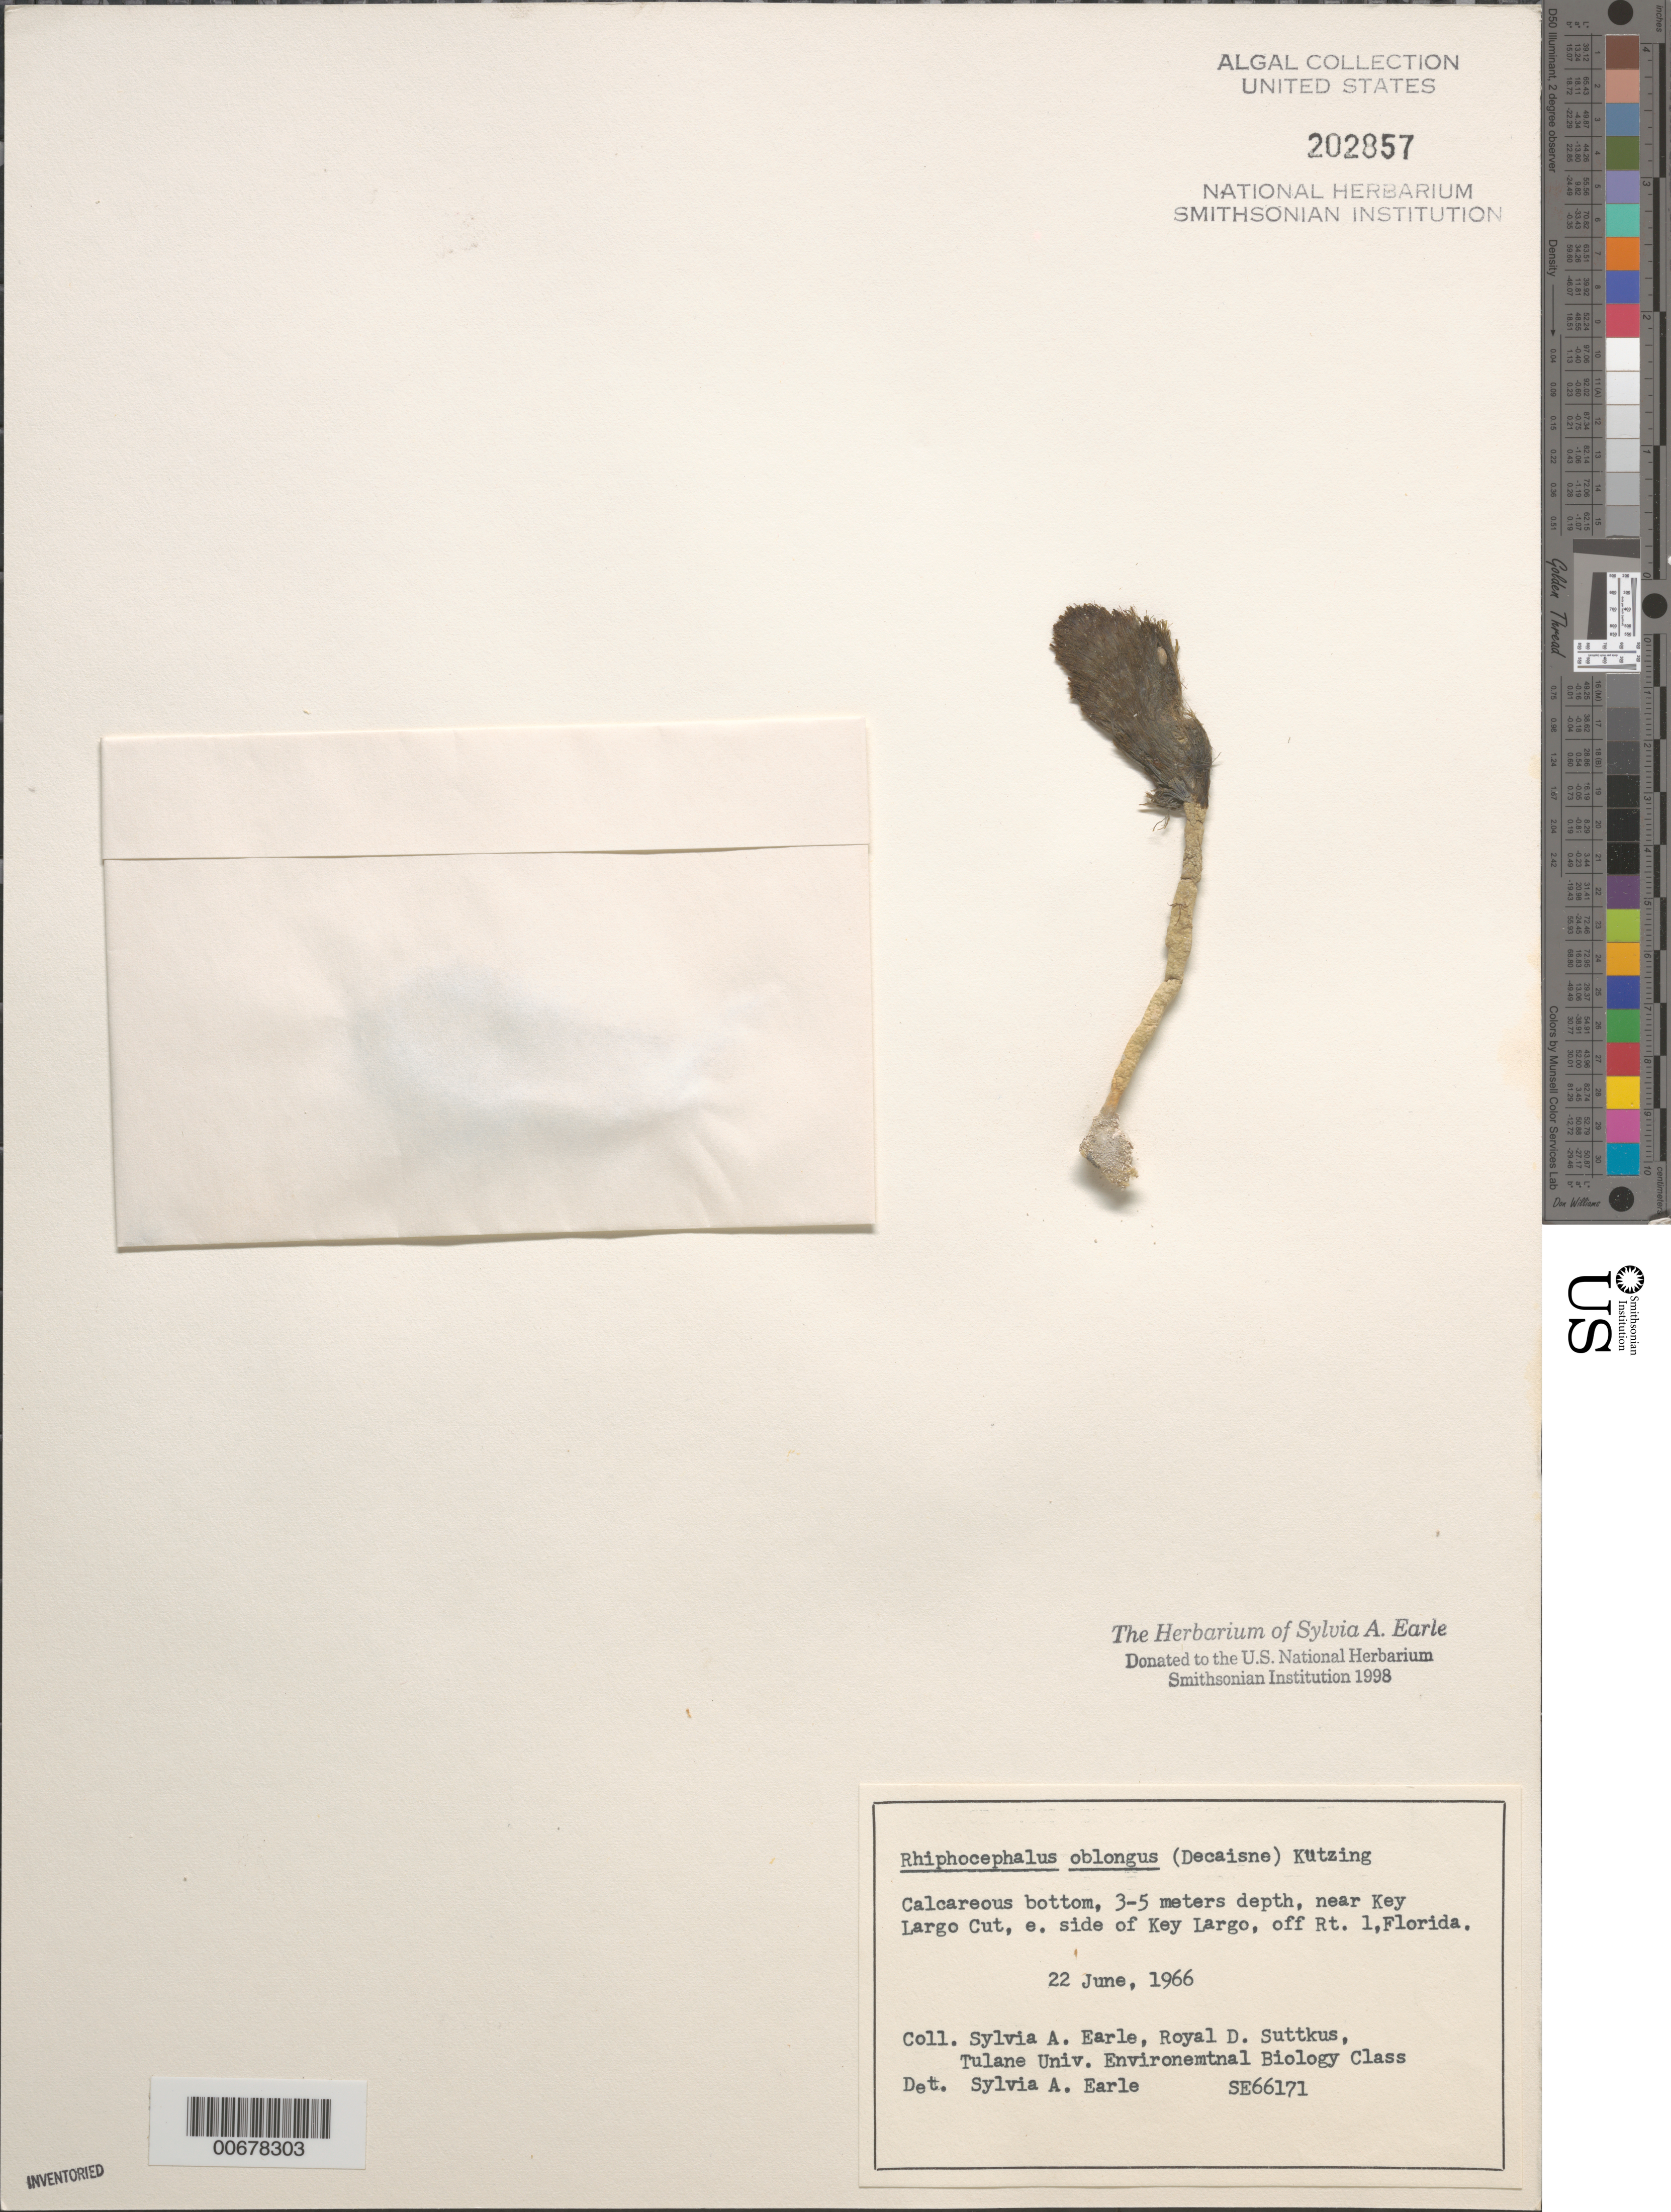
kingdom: Plantae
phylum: Chlorophyta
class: Ulvophyceae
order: Bryopsidales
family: Udoteaceae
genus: Rhipocephalus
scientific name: Rhipocephalus oblongus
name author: (Decne.) Kütz.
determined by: Earle, S. A.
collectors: S. A. Earle, R. Suttkus & Tulane Univ. Env. Biol. Class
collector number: SE 66171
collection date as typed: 22 Jun 1966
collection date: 1966-06-22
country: United States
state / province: Florida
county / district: Monroe County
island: Key Largo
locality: Near Key Largo Cut, off US Route 1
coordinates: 25 8.26'N, 80 24.14'W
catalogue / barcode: US 202857